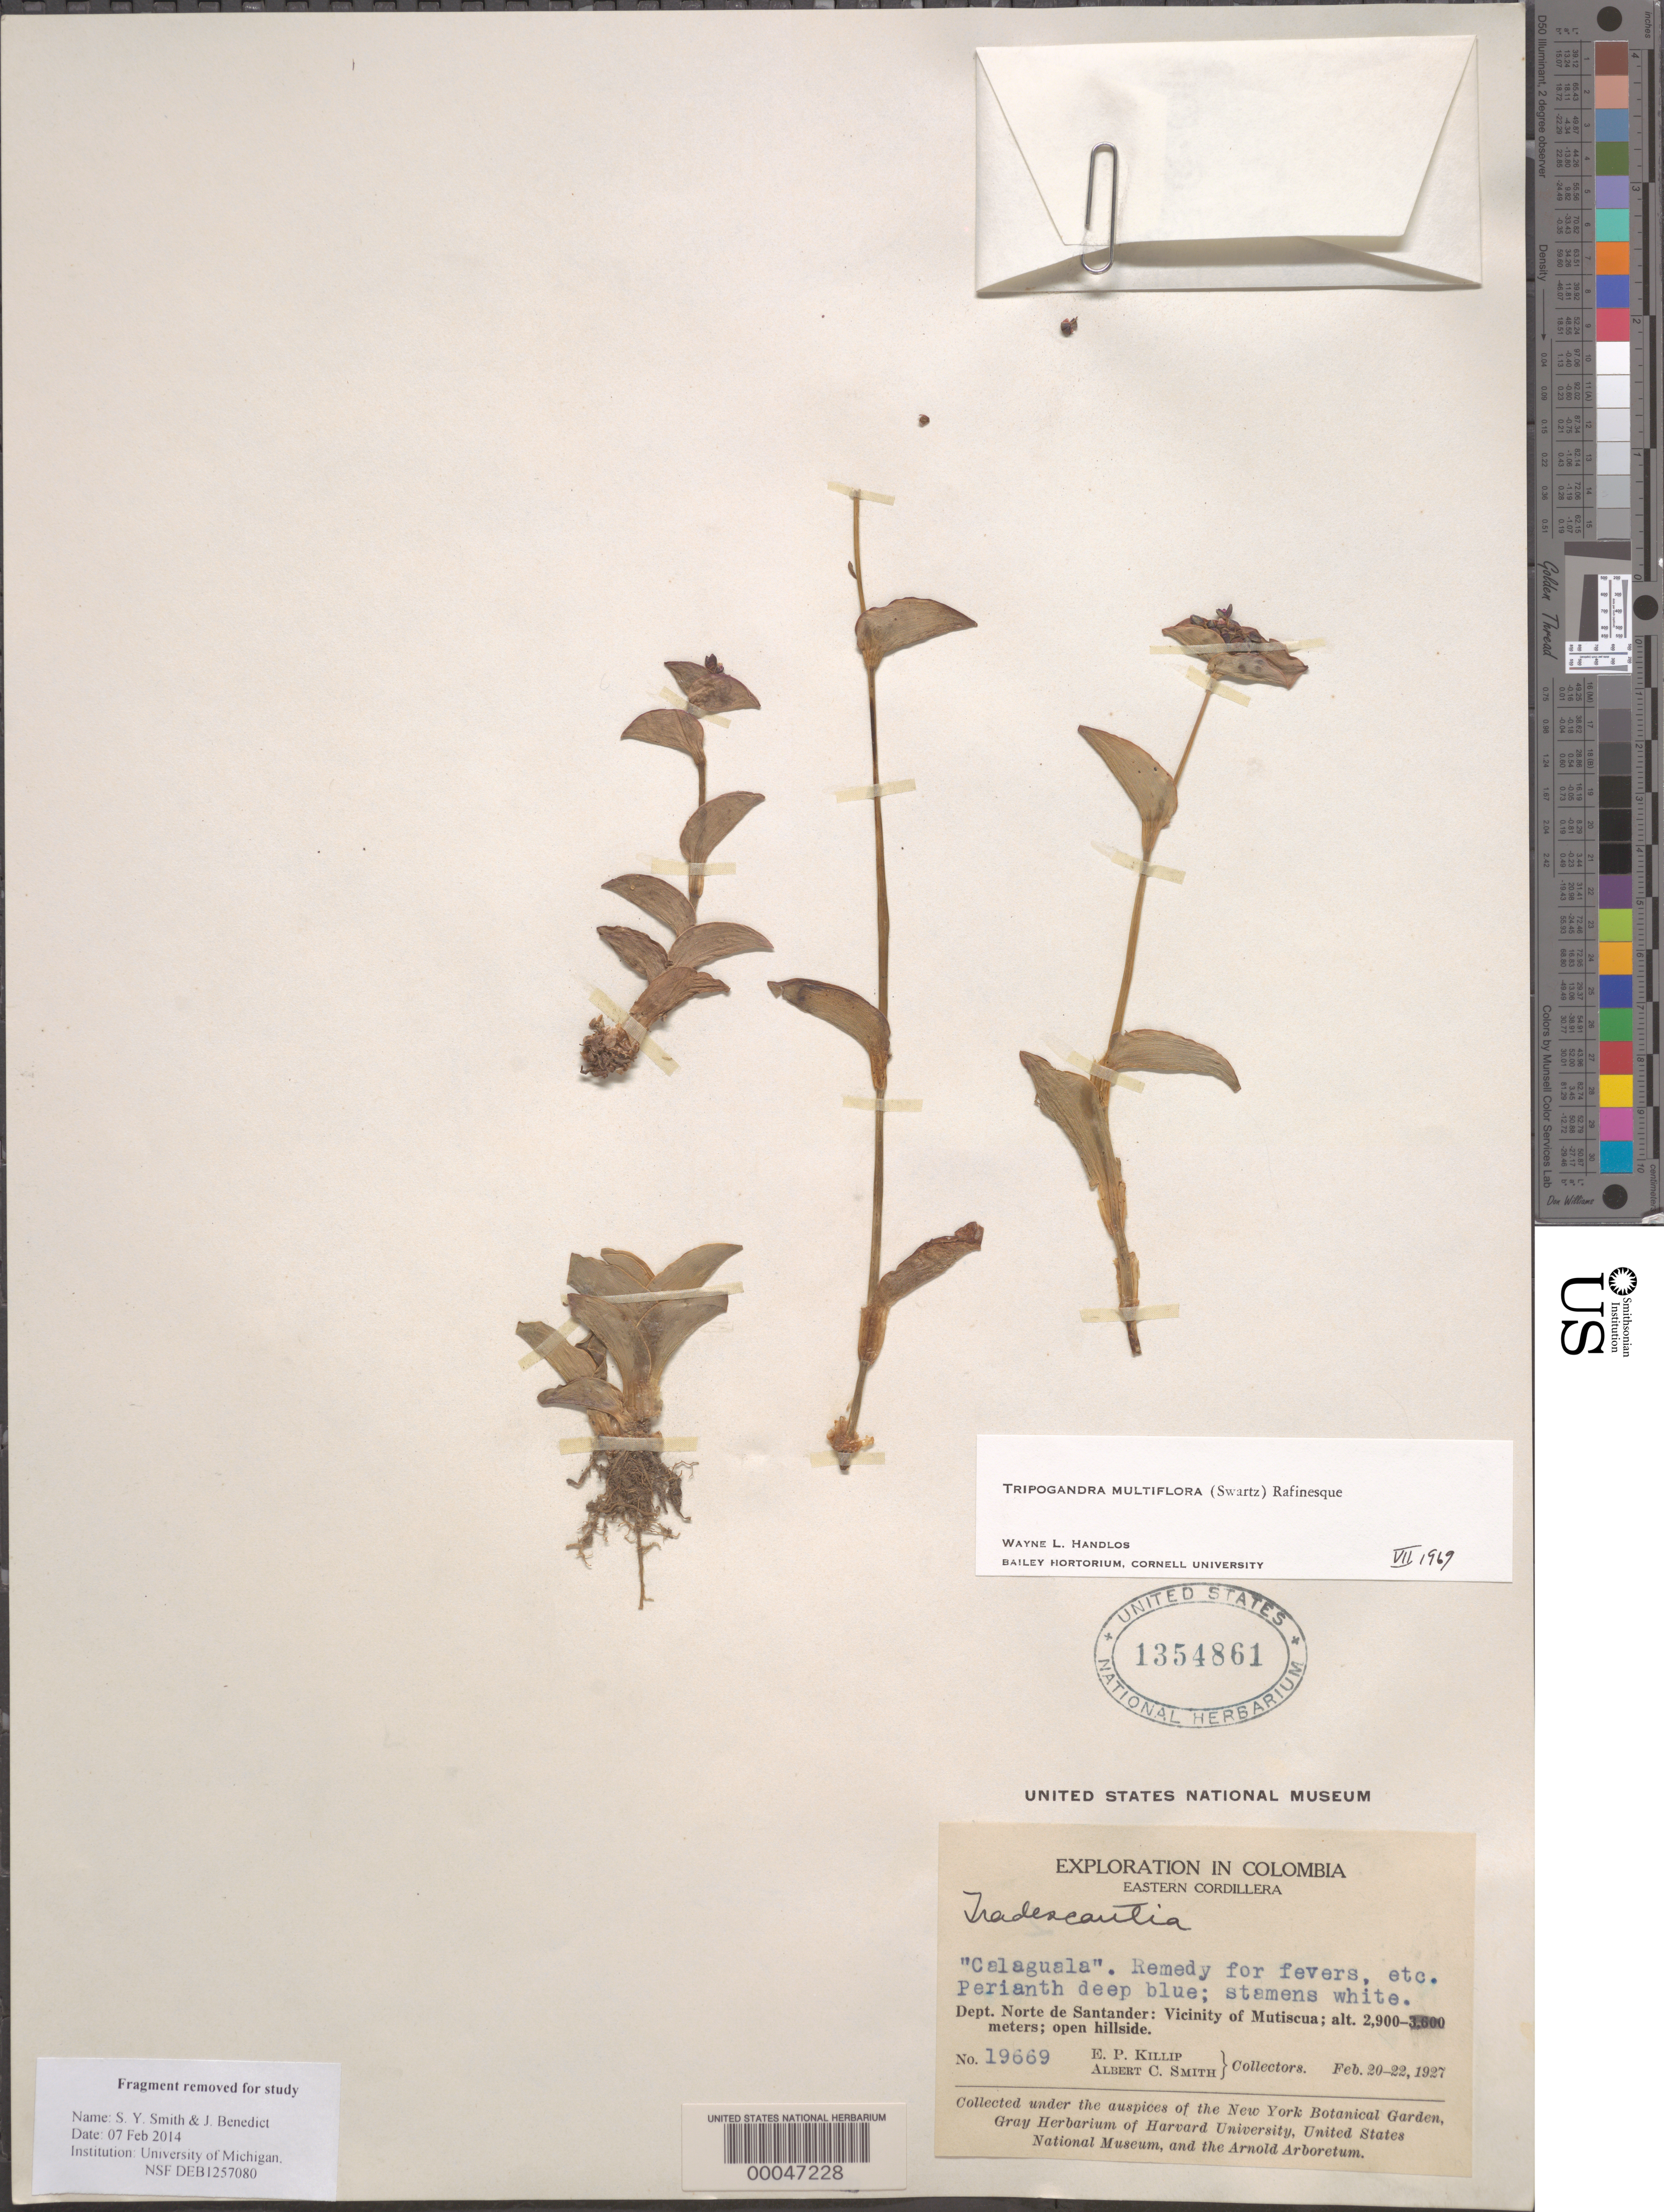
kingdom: Plantae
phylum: Tracheophyta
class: Liliopsida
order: Commelinales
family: Commelinaceae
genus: Tripogandra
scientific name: Tripogandra multiflora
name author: (Sw.) Raf.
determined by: Handlos, W. L.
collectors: E. P. Killip & A. C. Smith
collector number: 19669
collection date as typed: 20 Feb 1927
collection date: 1927-02-20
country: Colombia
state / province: Norte de Santander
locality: Near Mutiscua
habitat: Open hillside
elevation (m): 2900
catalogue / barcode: US 1354861